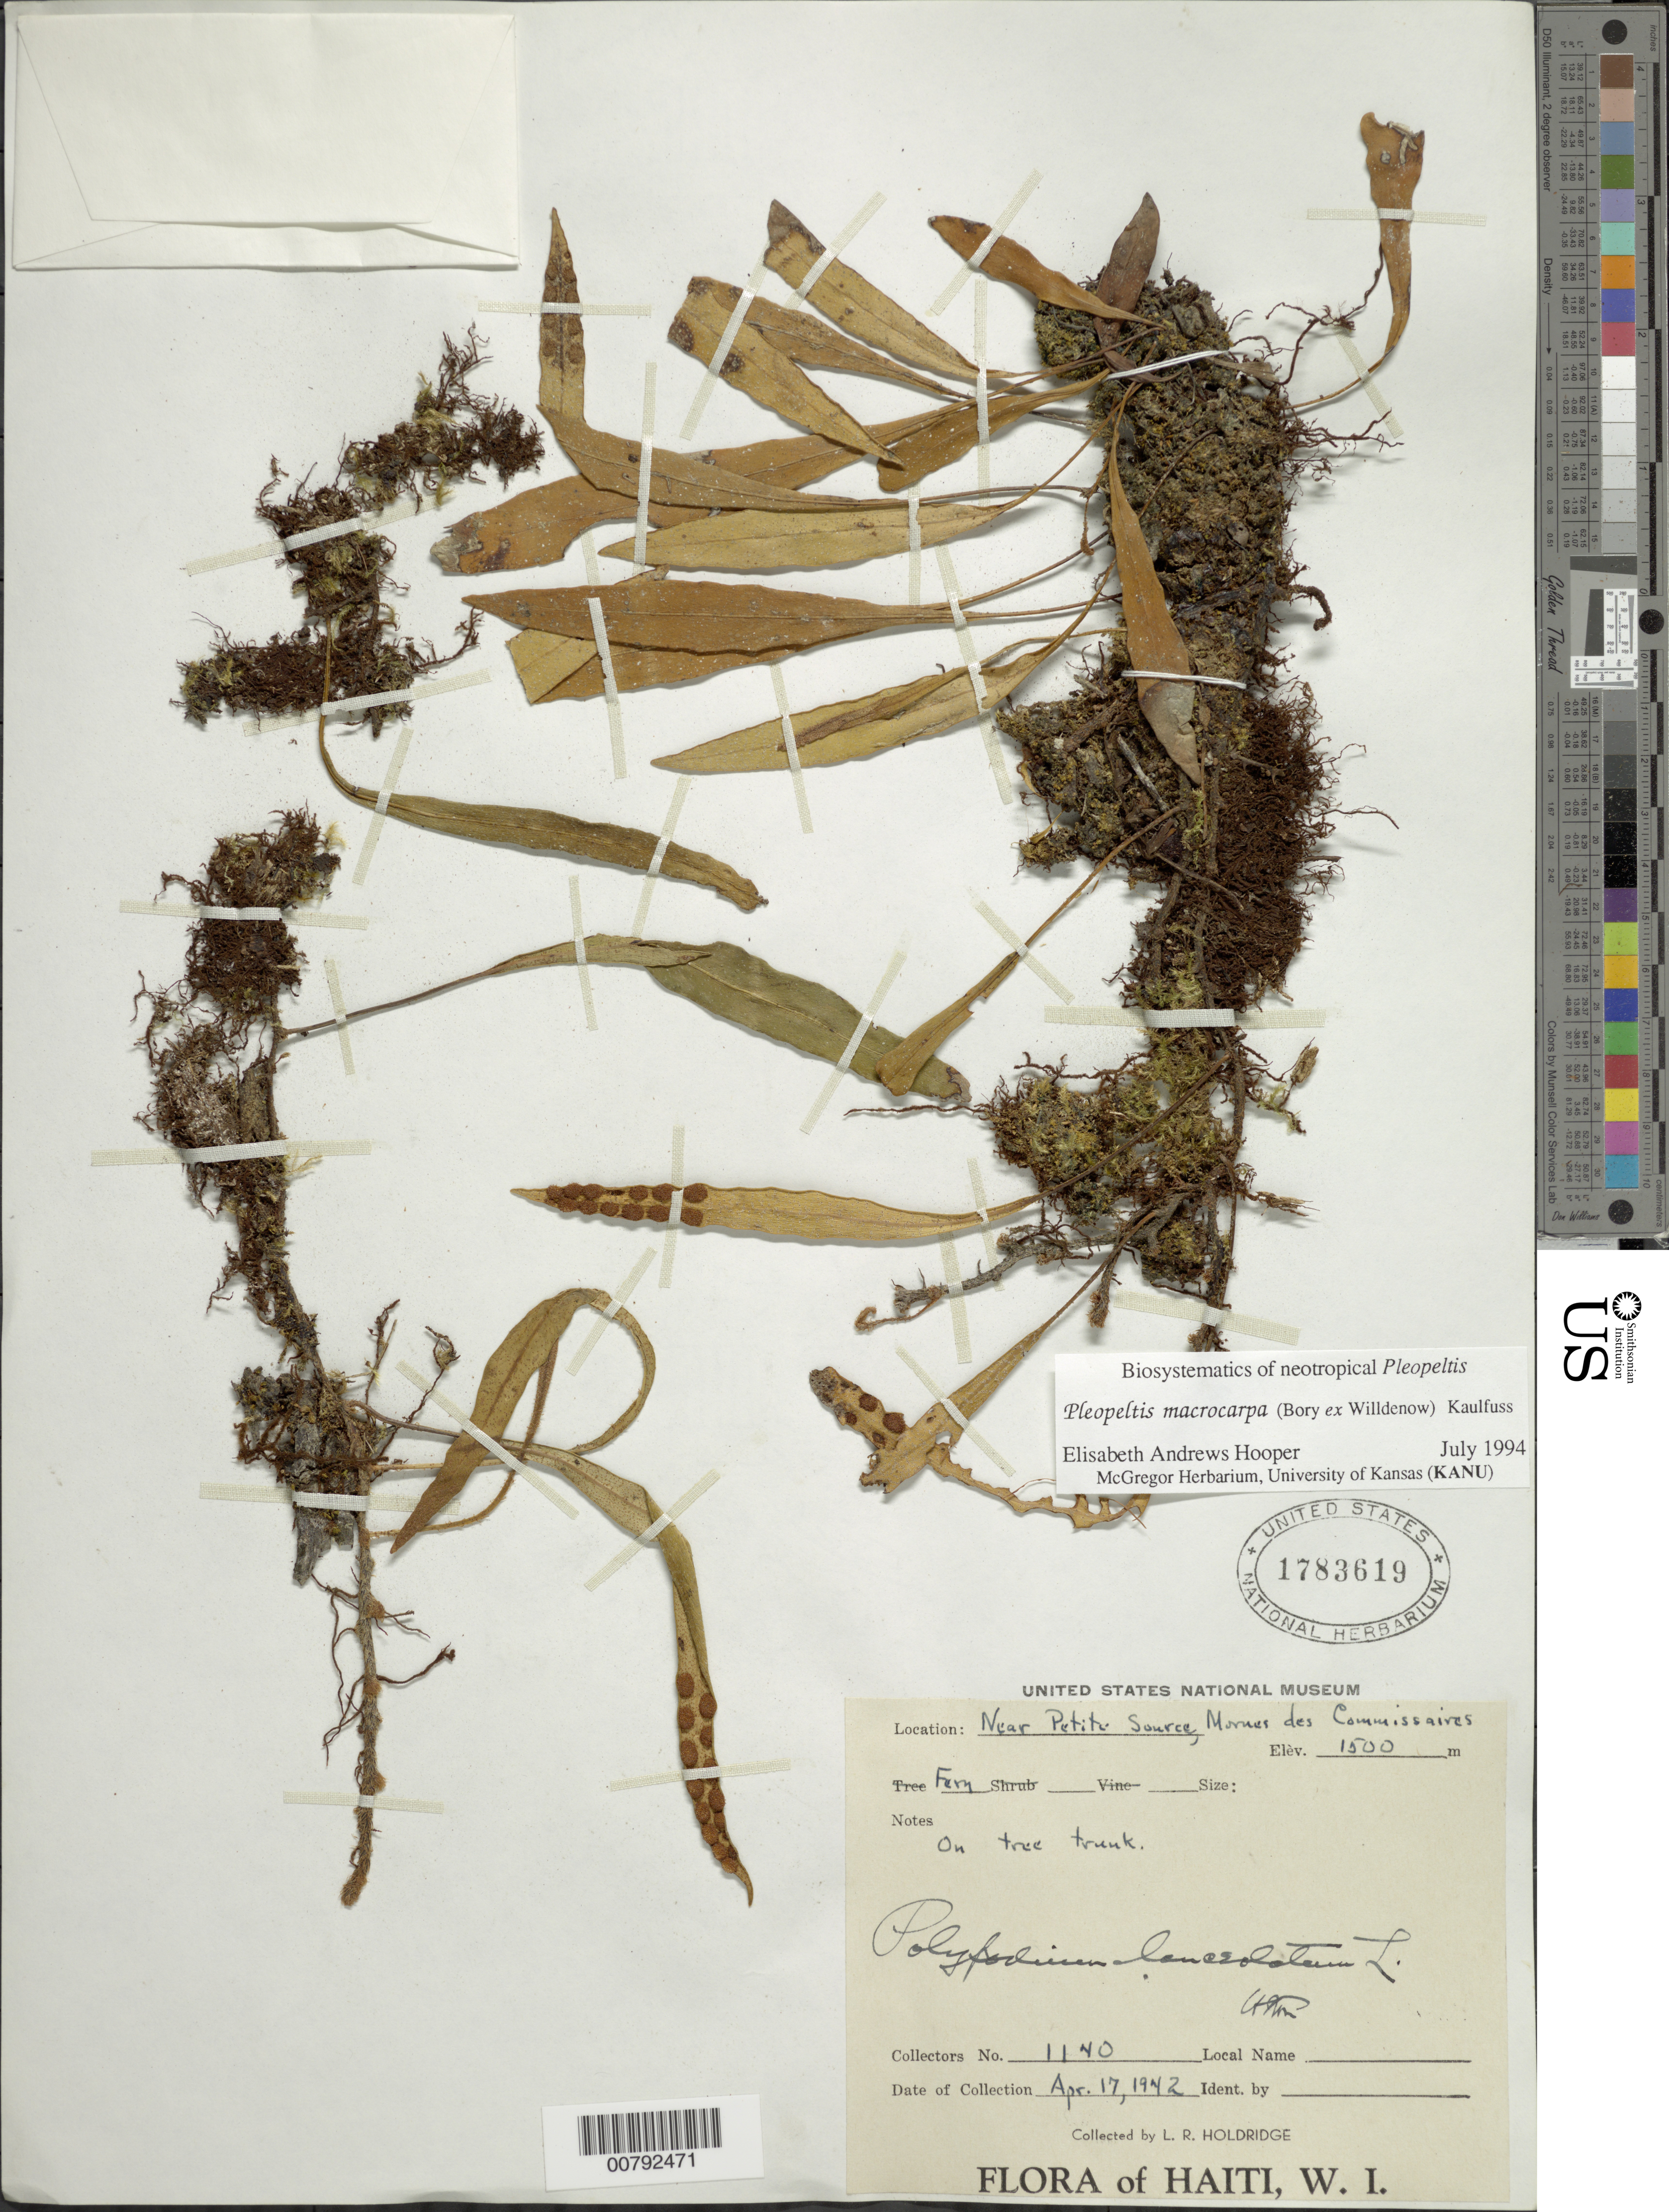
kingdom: Plantae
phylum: Tracheophyta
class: Polypodiopsida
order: Polypodiales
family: Polypodiaceae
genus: Pleopeltis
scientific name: Pleopeltis marginata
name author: A.R. Sm. & Tejero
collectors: L. Holdridge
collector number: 1140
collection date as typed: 17 Apr 1942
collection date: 1942-04-17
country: Haiti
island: Hispaniola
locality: Petite Source, Mornes des Commissaires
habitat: On tree trunk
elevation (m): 1500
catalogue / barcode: US 1783619